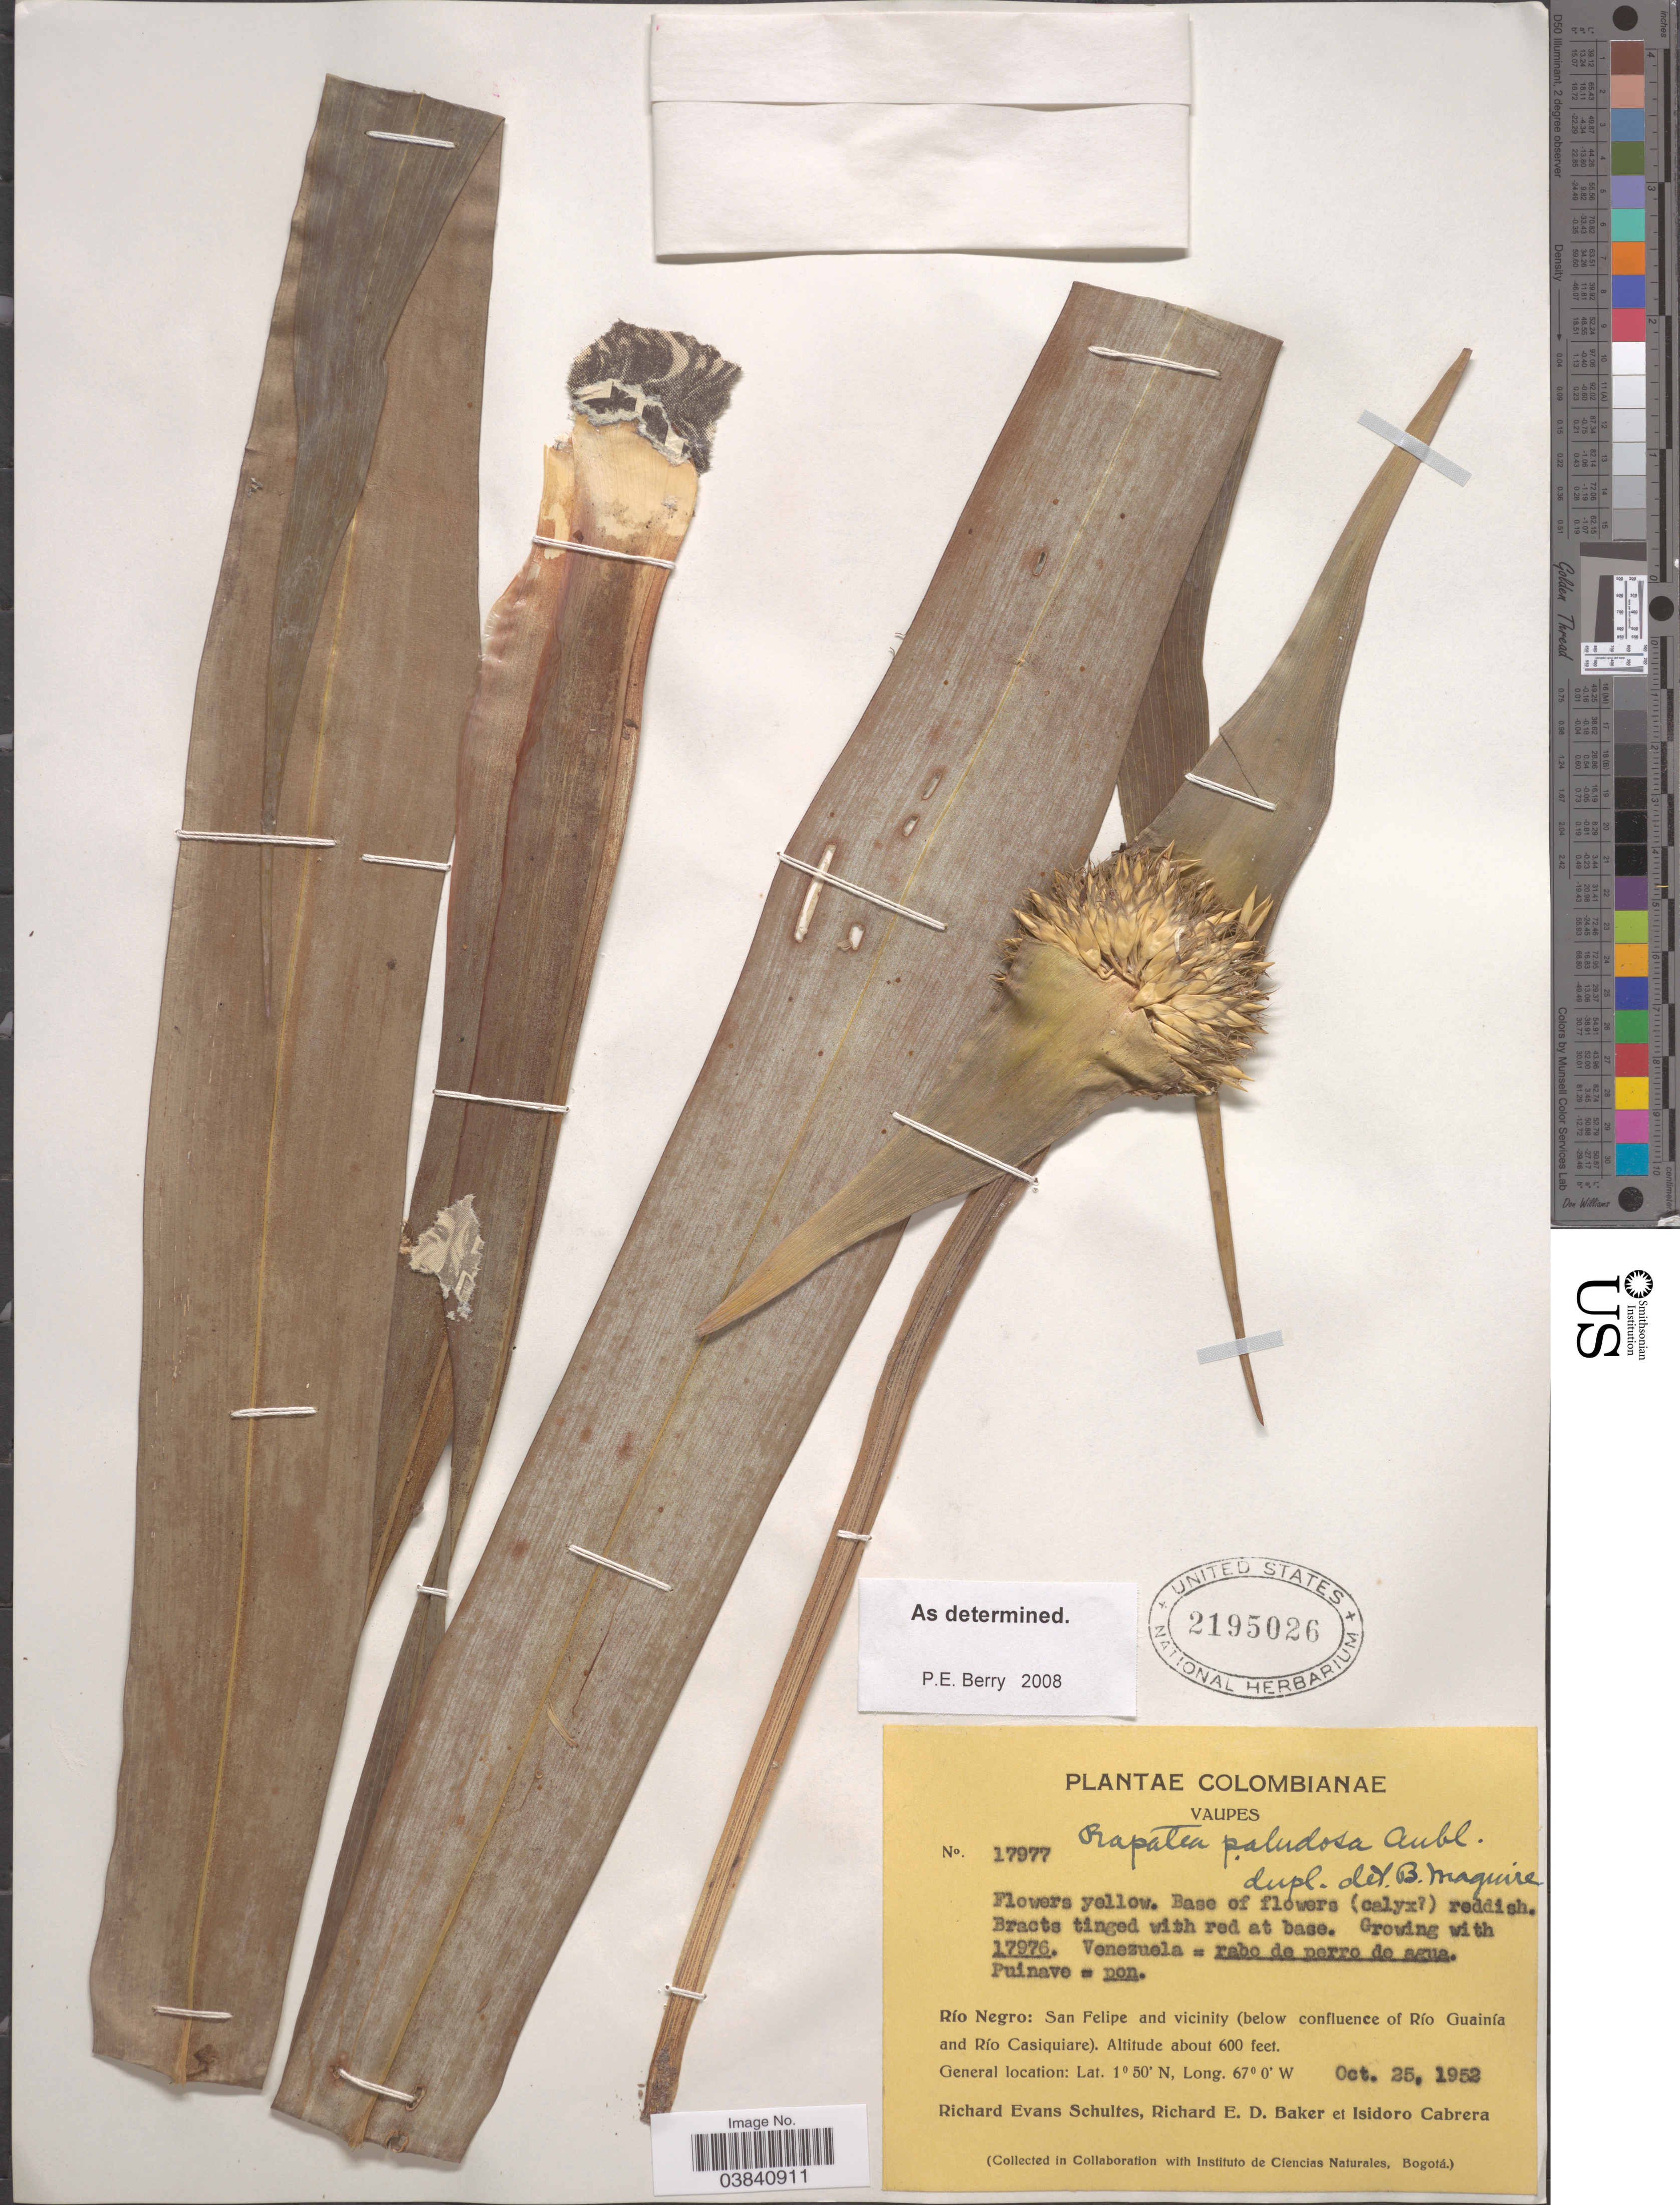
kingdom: Plantae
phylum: Tracheophyta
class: Liliopsida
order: Poales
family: Rapateaceae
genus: Rapatea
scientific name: Rapatea paludosa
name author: Aubl.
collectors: R. E. Schultes, R. E. D. Baker & I. Cabrera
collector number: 17977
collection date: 1952-10-25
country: Colombia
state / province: Vaupés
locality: Río Negro: San Felipe and vicinity (below confluence of Río Guainía and Rio Casiquiare).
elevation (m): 183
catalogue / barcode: US 2195026